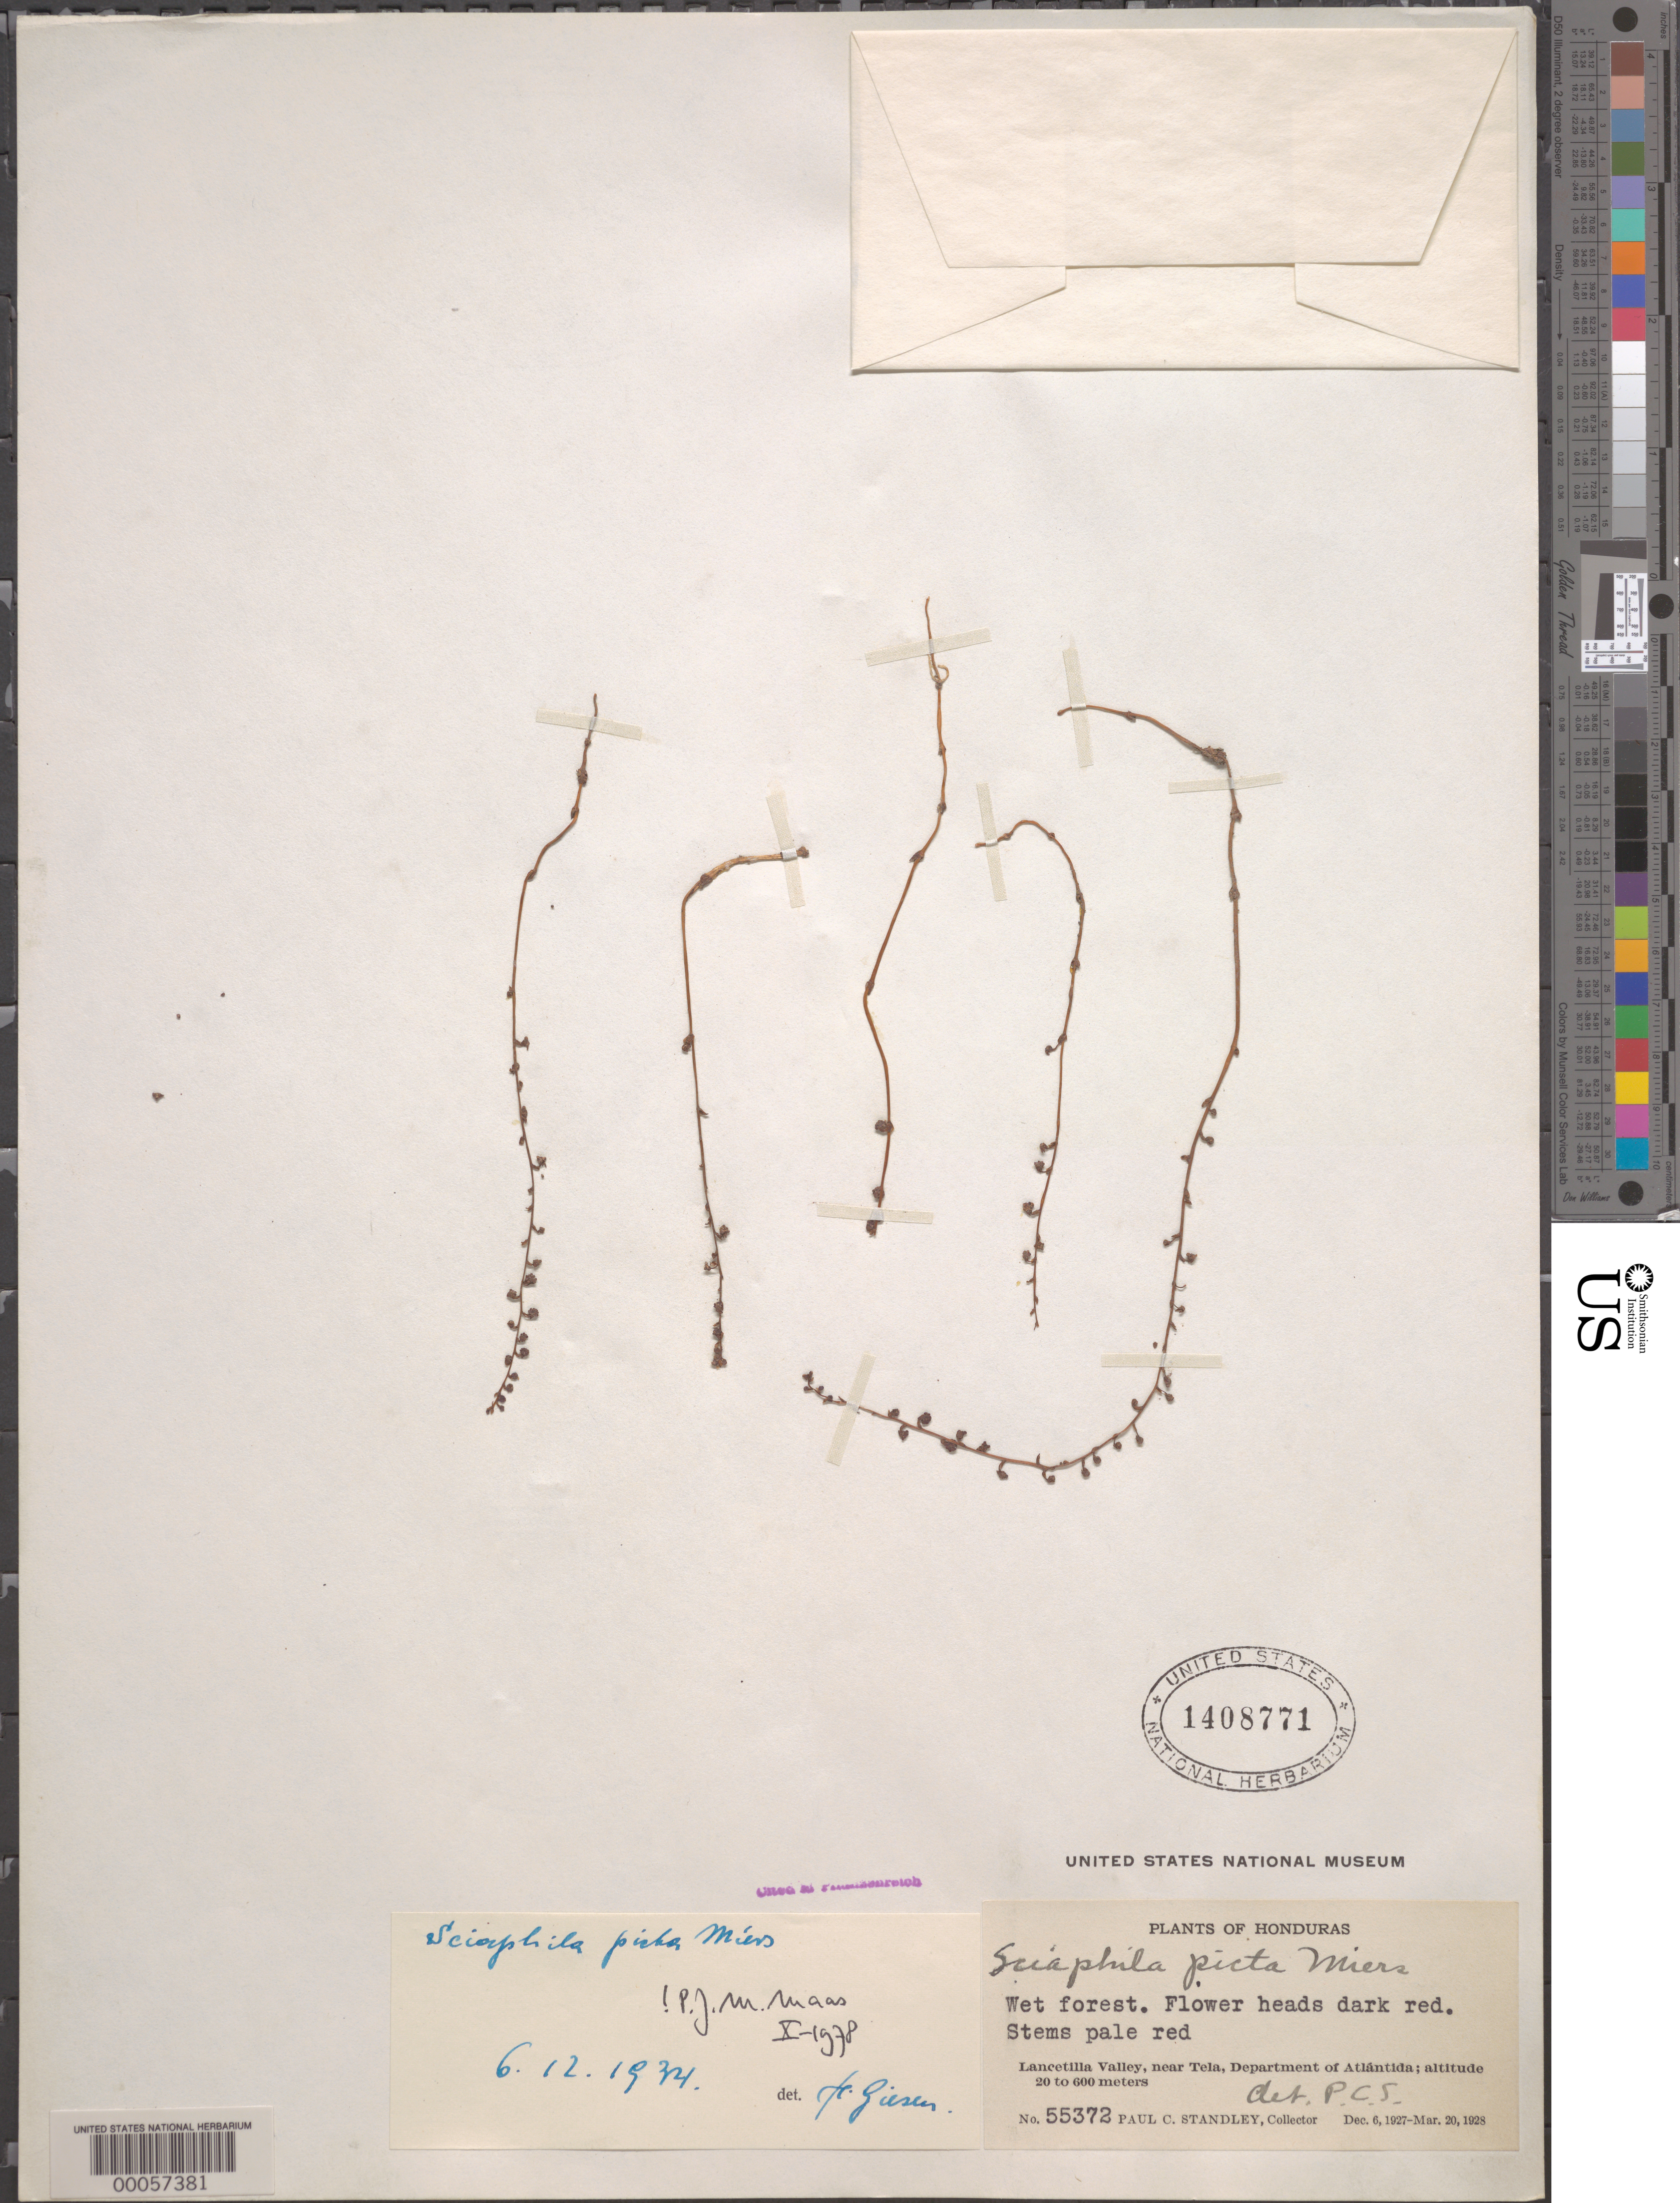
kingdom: Plantae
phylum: Tracheophyta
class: Liliopsida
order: Pandanales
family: Triuridaceae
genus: Sciaphila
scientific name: Sciaphila picta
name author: Miers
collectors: P. C. Standley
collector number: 55372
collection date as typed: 06 Dec 1927 to 20 Mar 1928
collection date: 1927-12-06/1928-03-20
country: Honduras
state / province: Atlántida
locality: Lancetilla Valley, near Tela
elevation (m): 20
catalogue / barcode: US 1408771